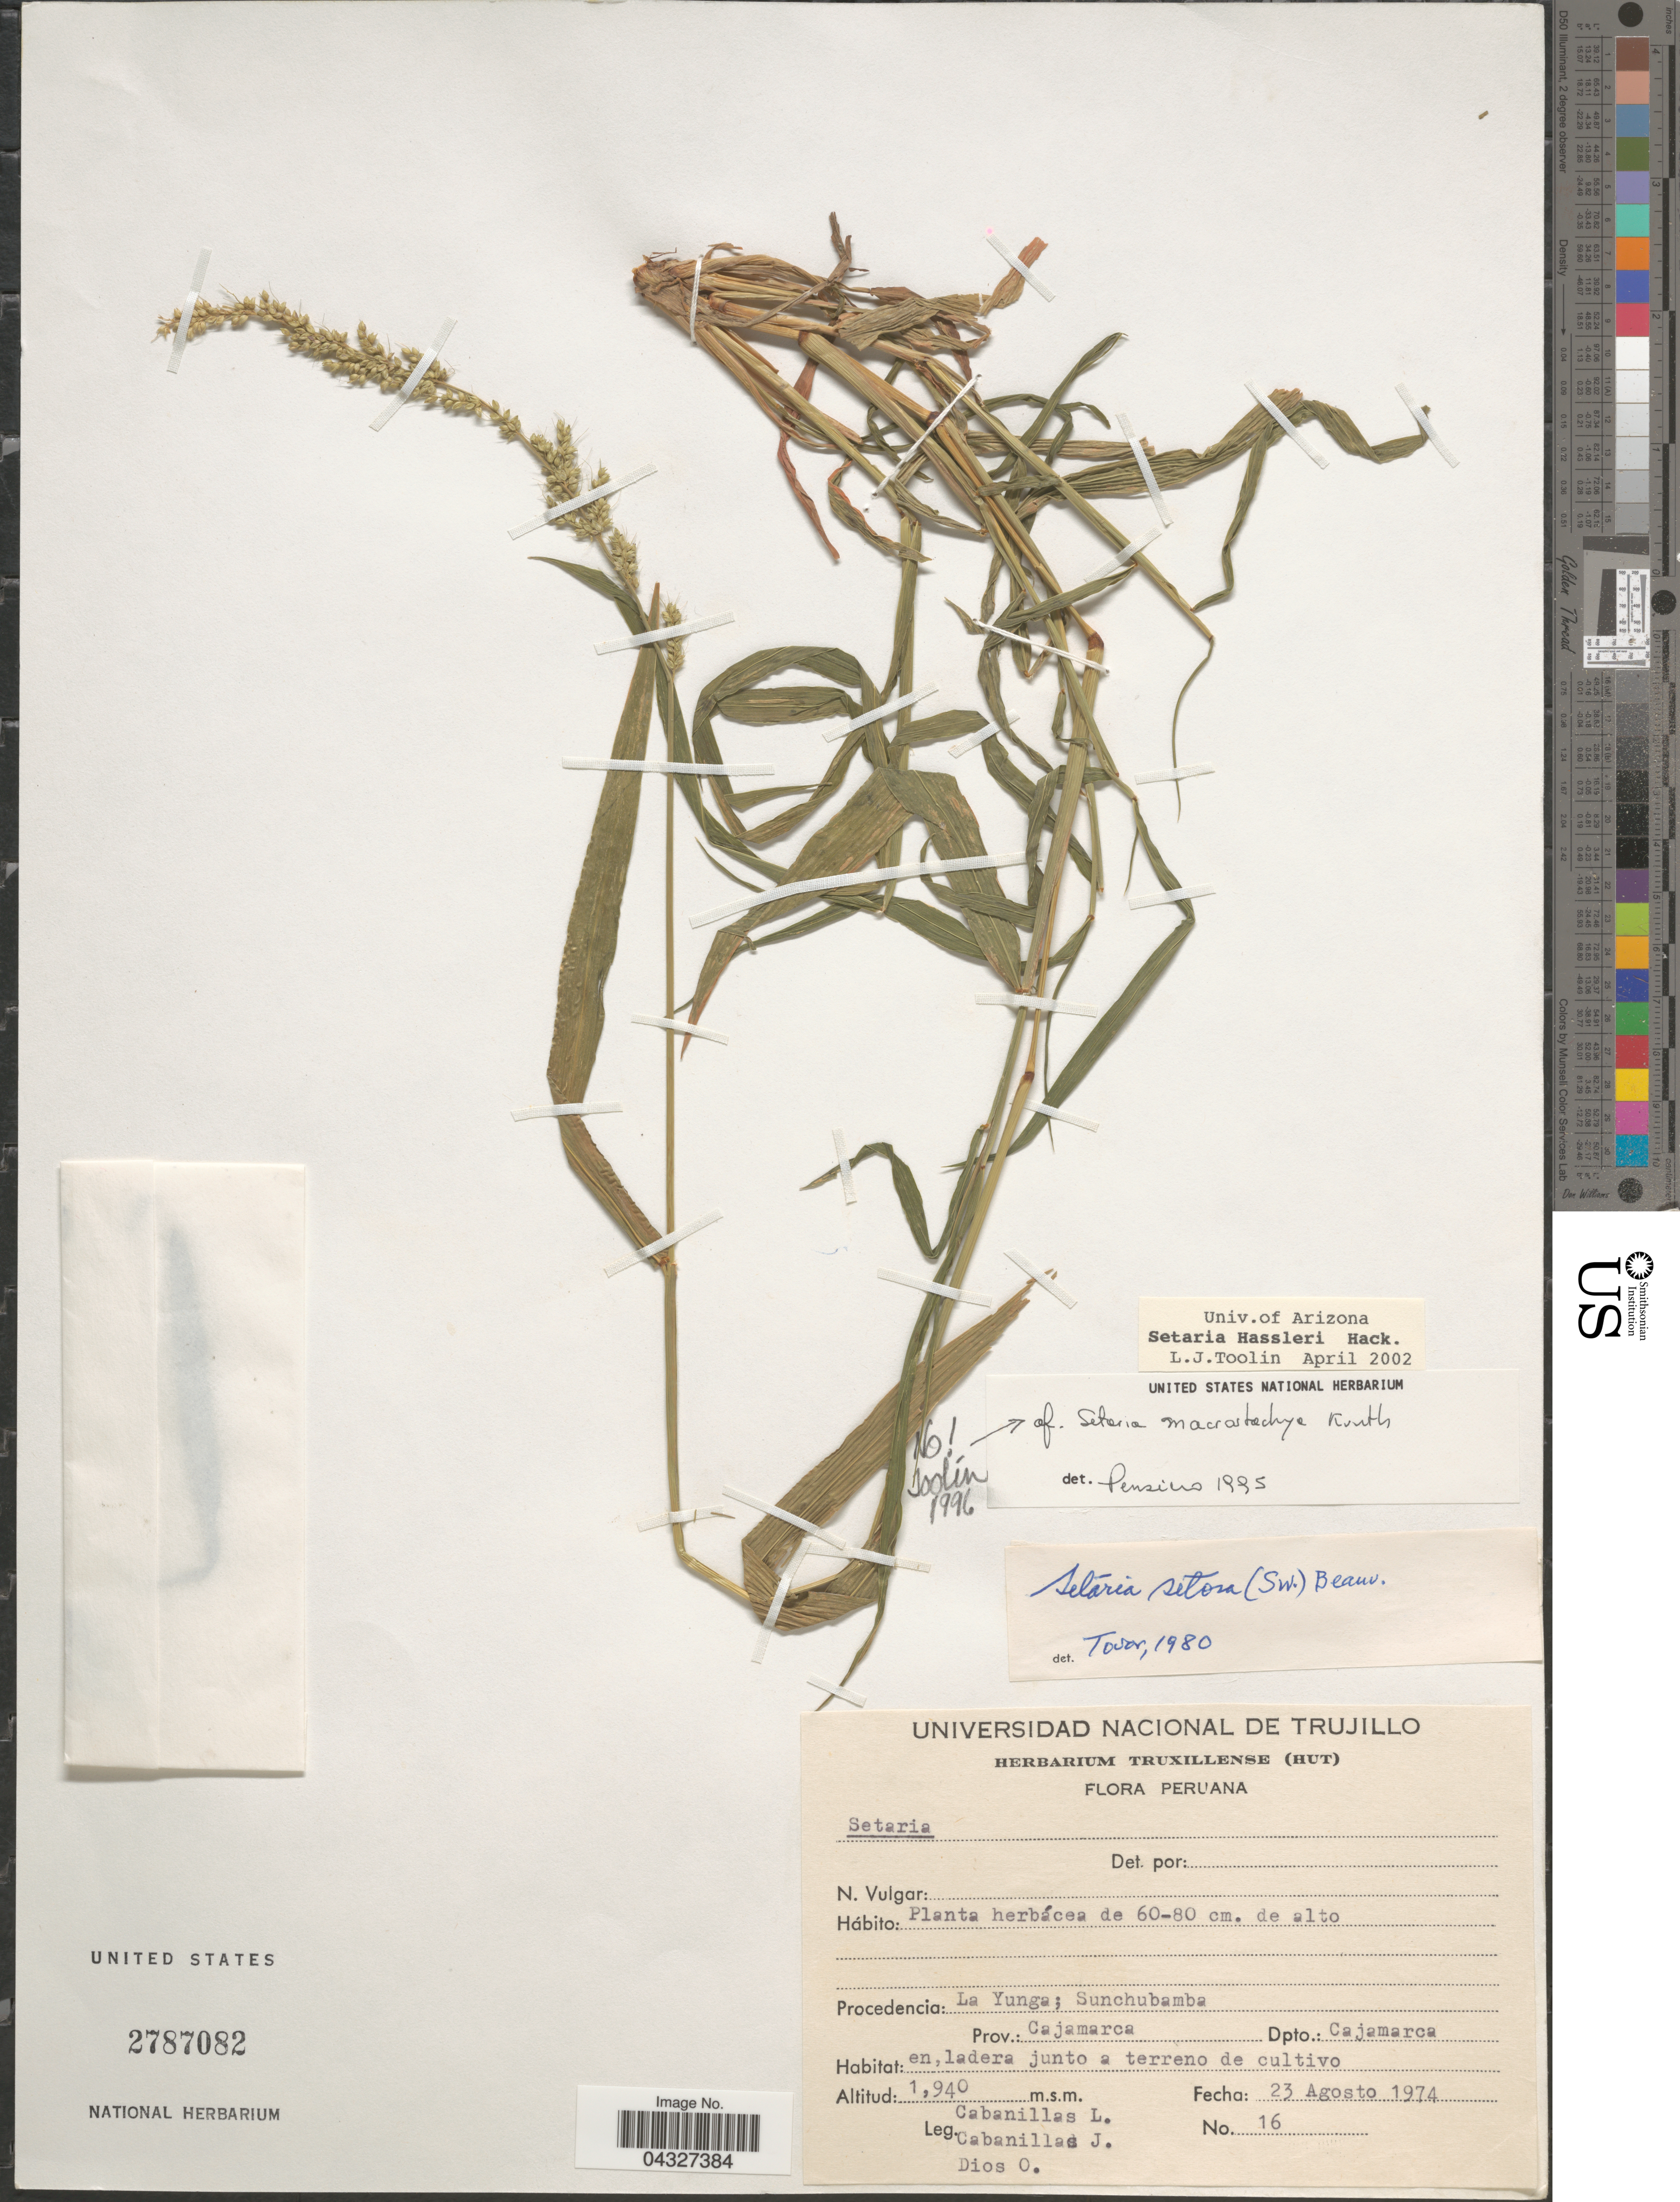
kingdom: Plantae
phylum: Tracheophyta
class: Liliopsida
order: Poales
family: Poaceae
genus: Setaria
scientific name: Setaria hassleri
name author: Hack. in Chodat & Hassl.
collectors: L. Cabanillas, J. Cabanillas & O. Dios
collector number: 16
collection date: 1974-08-23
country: Peru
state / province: Cajamarca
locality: Procedencia: La Yunga; Sunchubamba. Prov.: Cajamarca. Dpto.: Cajamarca. En, ladera junto a terreno de cultivo.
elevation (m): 1940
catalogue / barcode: US 2787082